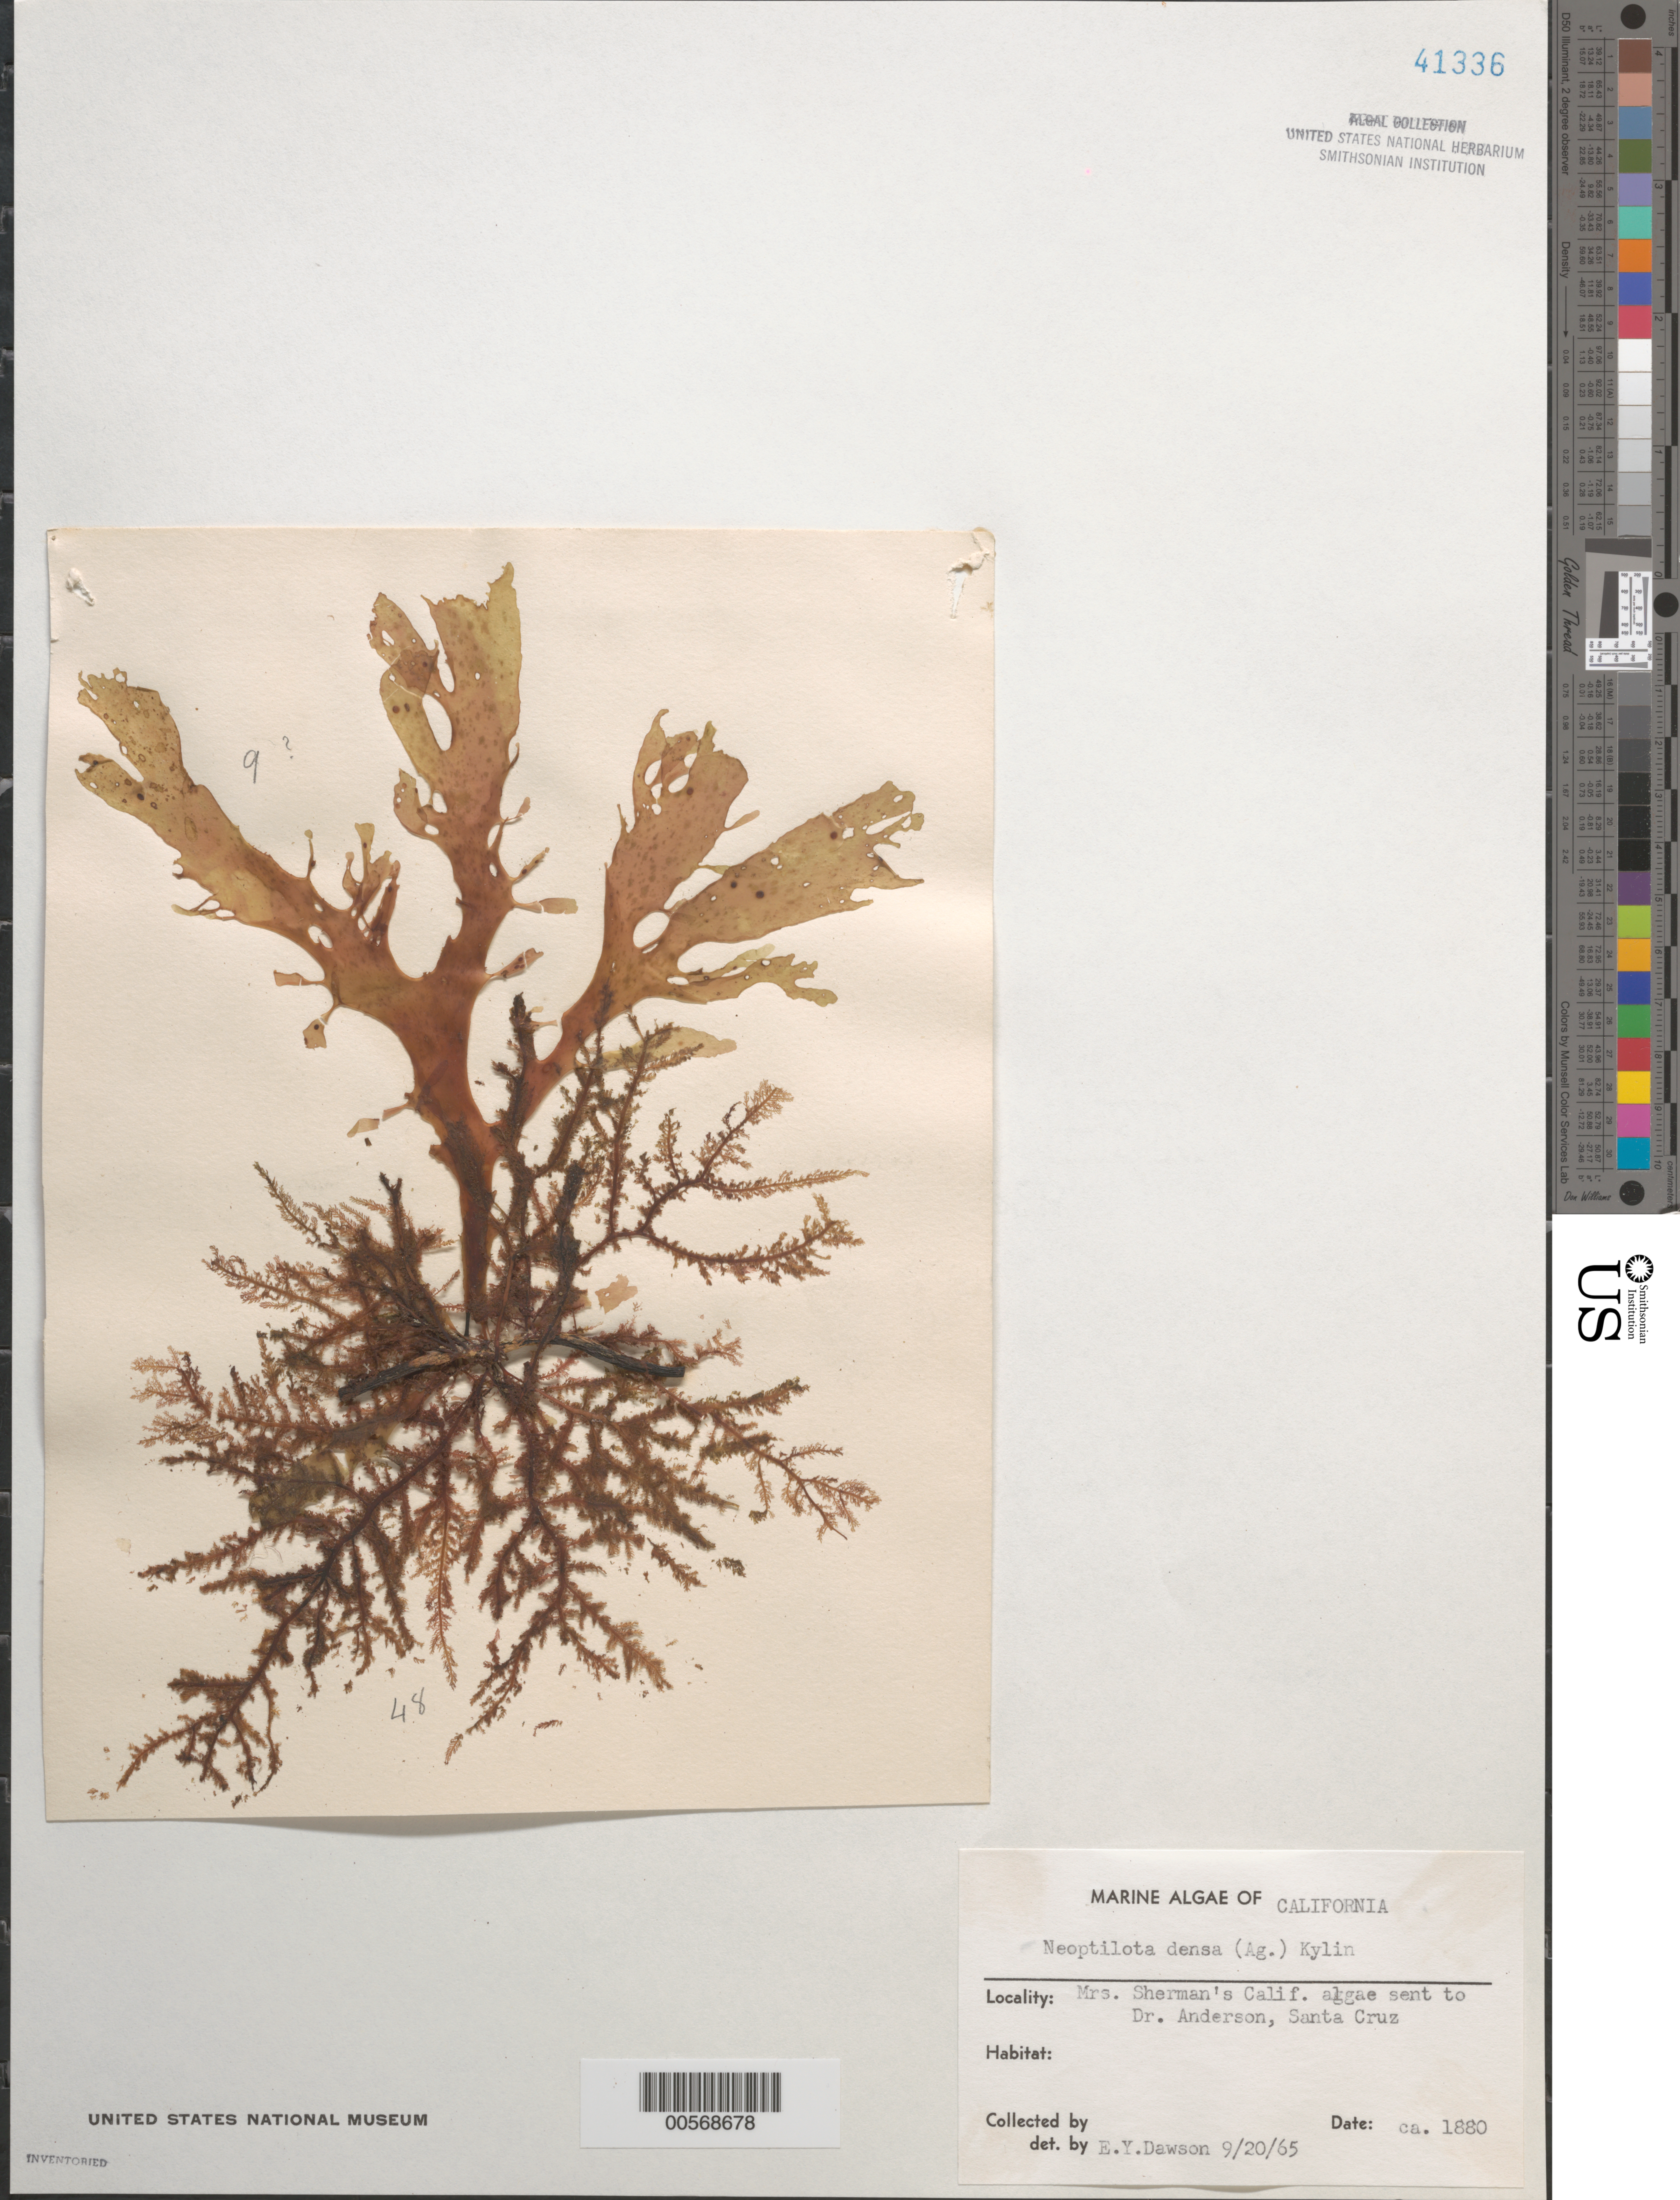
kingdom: Plantae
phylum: Rhodophyta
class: Florideophyceae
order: Ceramiales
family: Wrangeliaceae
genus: Ptilota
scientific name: Ptilota densa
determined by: Algae name updating Project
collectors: M. Sherman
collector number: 48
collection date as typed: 1880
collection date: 1880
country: United States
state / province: California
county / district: San Diego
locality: False Bay, San Diego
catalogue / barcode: US 41336